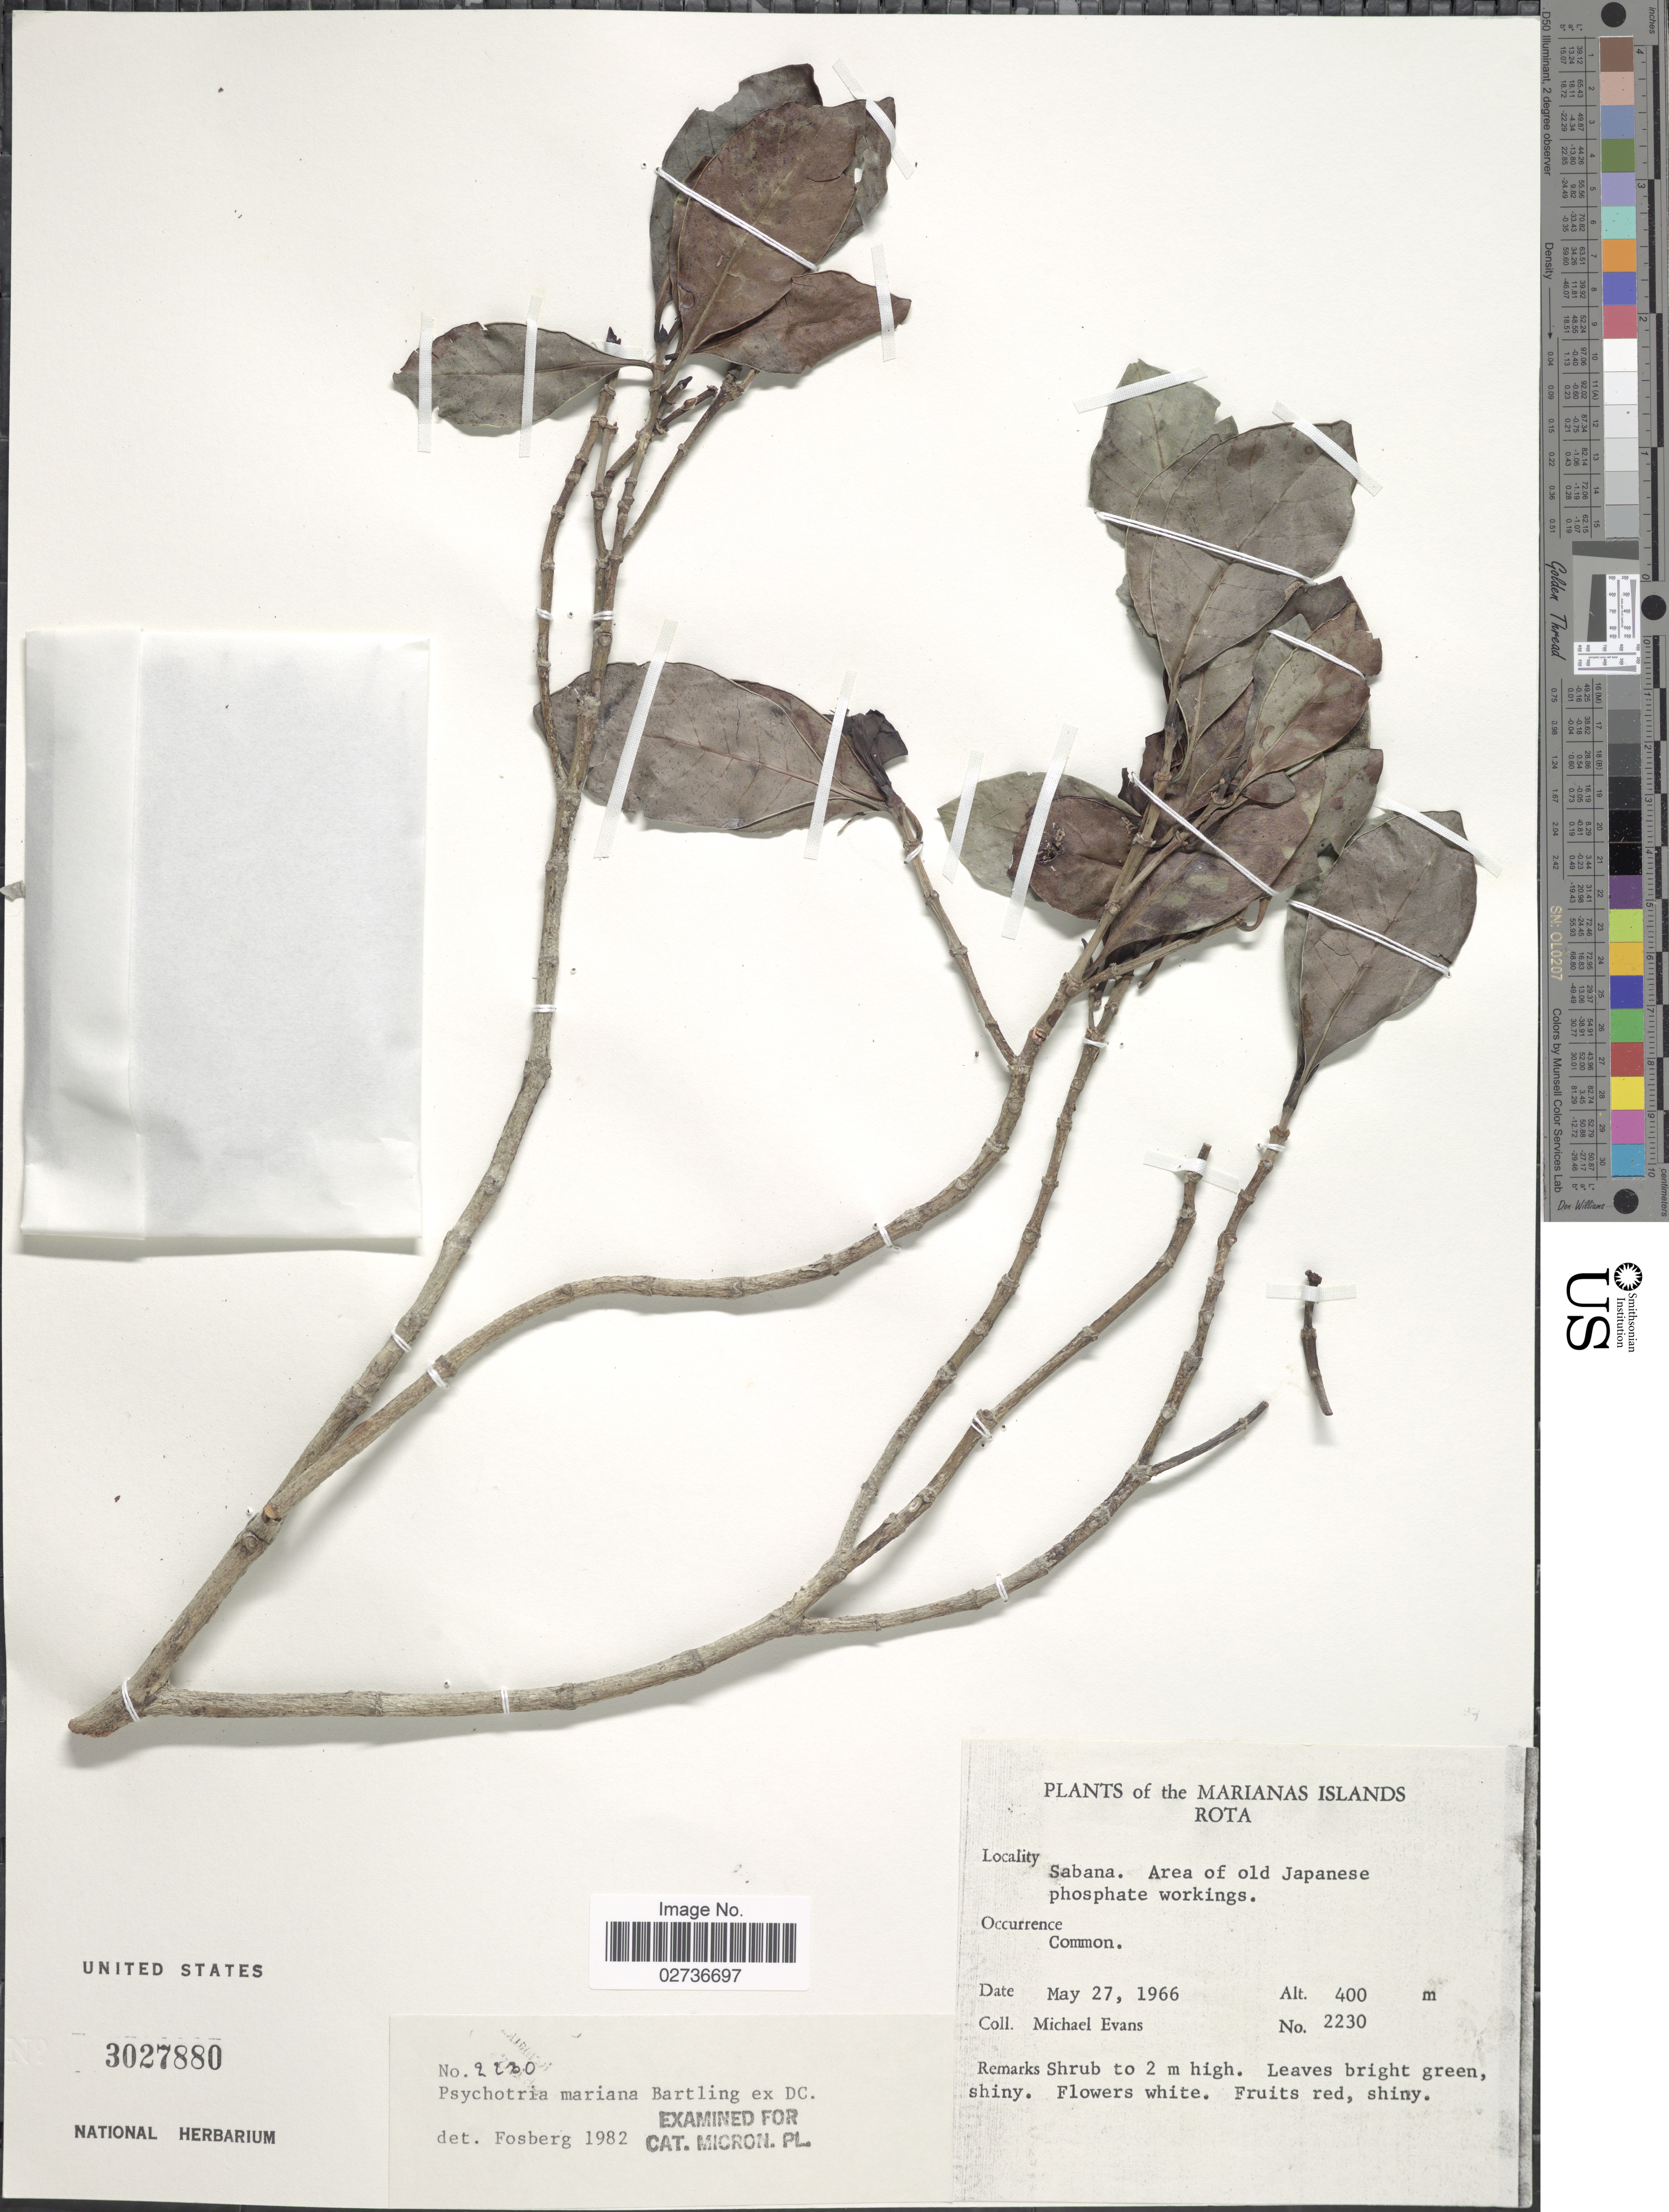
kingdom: Plantae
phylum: Tracheophyta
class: Magnoliopsida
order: Gentianales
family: Rubiaceae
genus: Psychotria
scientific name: Psychotria mariana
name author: Bartl. ex DC.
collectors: M. Evans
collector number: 2230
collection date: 1966-05-27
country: Northern Mariana Islands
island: Rota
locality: Rota, Sabana, Area of old Japanese phosphate workings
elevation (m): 400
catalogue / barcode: US 3027880